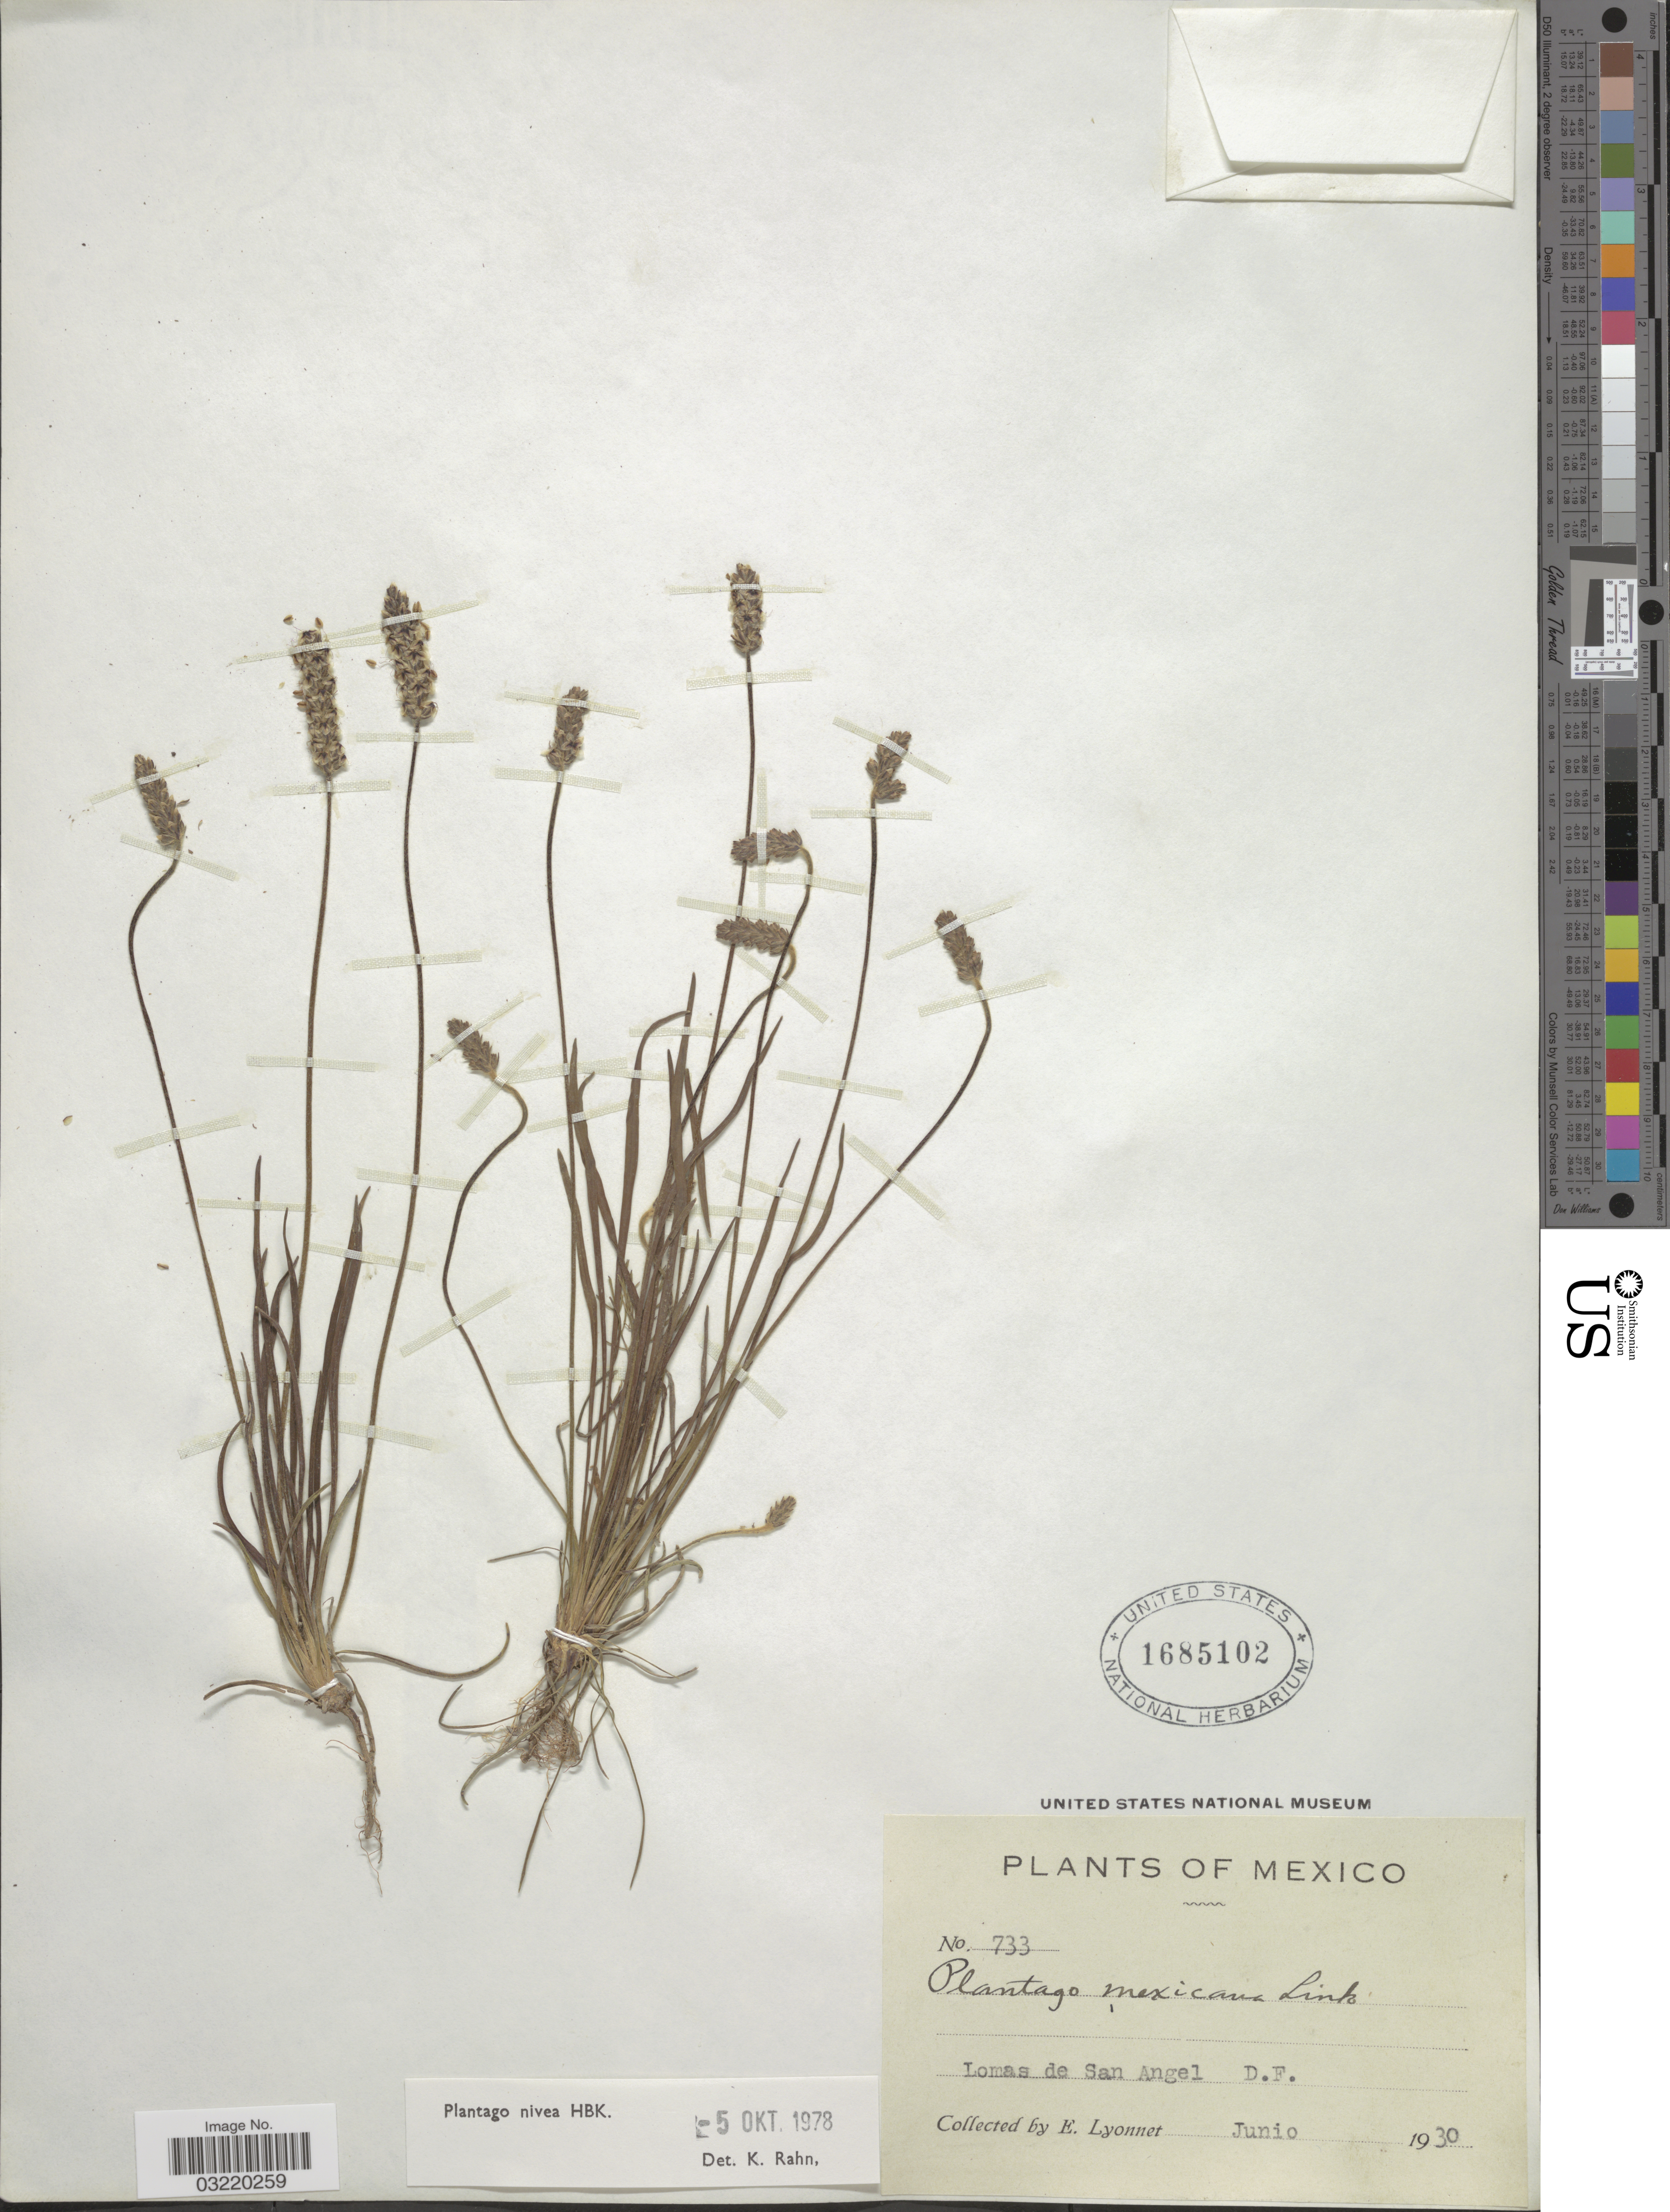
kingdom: Plantae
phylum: Tracheophyta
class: Magnoliopsida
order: Lamiales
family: Plantaginaceae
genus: Plantago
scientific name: Plantago nivea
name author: Kunth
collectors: E. Lyonnet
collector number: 733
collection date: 1930-06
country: Mexico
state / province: Distrito Federal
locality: Lomas de San Angel.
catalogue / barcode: US 1685102